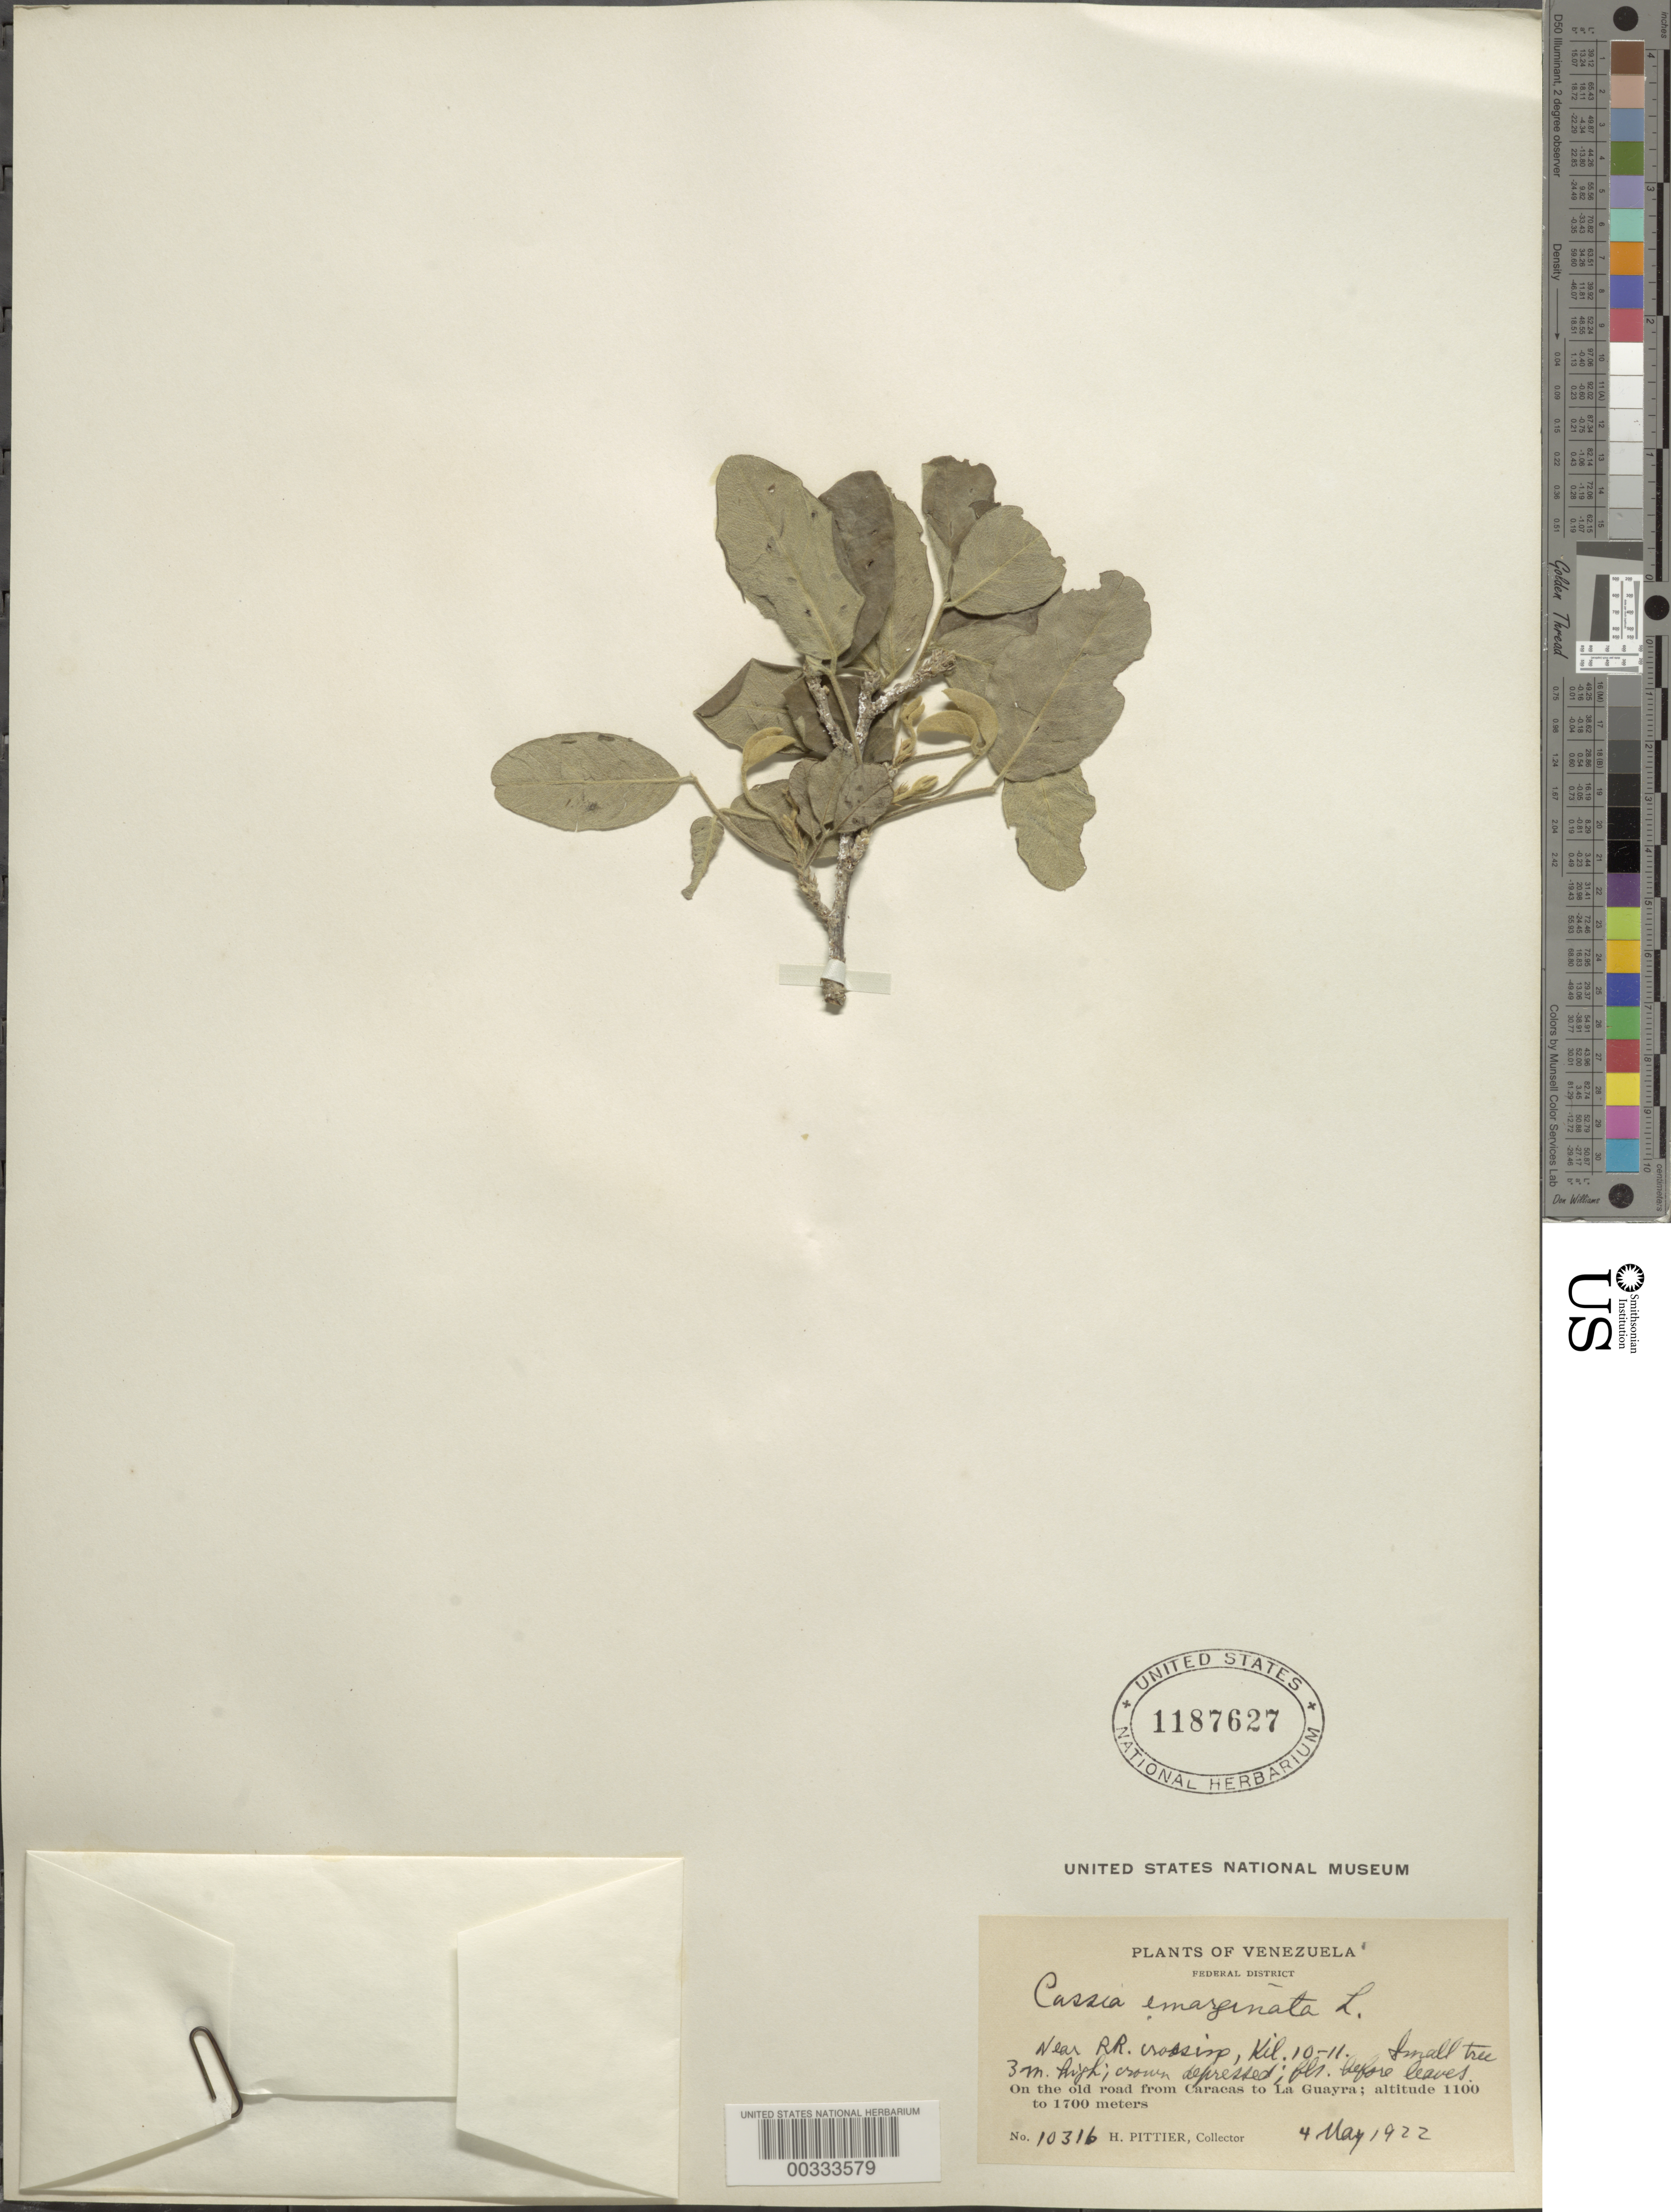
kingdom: Plantae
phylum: Tracheophyta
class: Magnoliopsida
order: Fabales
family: Fabaceae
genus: Senna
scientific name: Senna atomaria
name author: (L.) H.S. Irwin & Barneby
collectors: H. F. Pittier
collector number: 10316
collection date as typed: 04 May 1922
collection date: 1922-05-04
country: Venezuela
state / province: Distrito Federal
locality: Near r.r. crossing, km 10-11; on old road from caracas to la guayra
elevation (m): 1100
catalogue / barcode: US 1187627